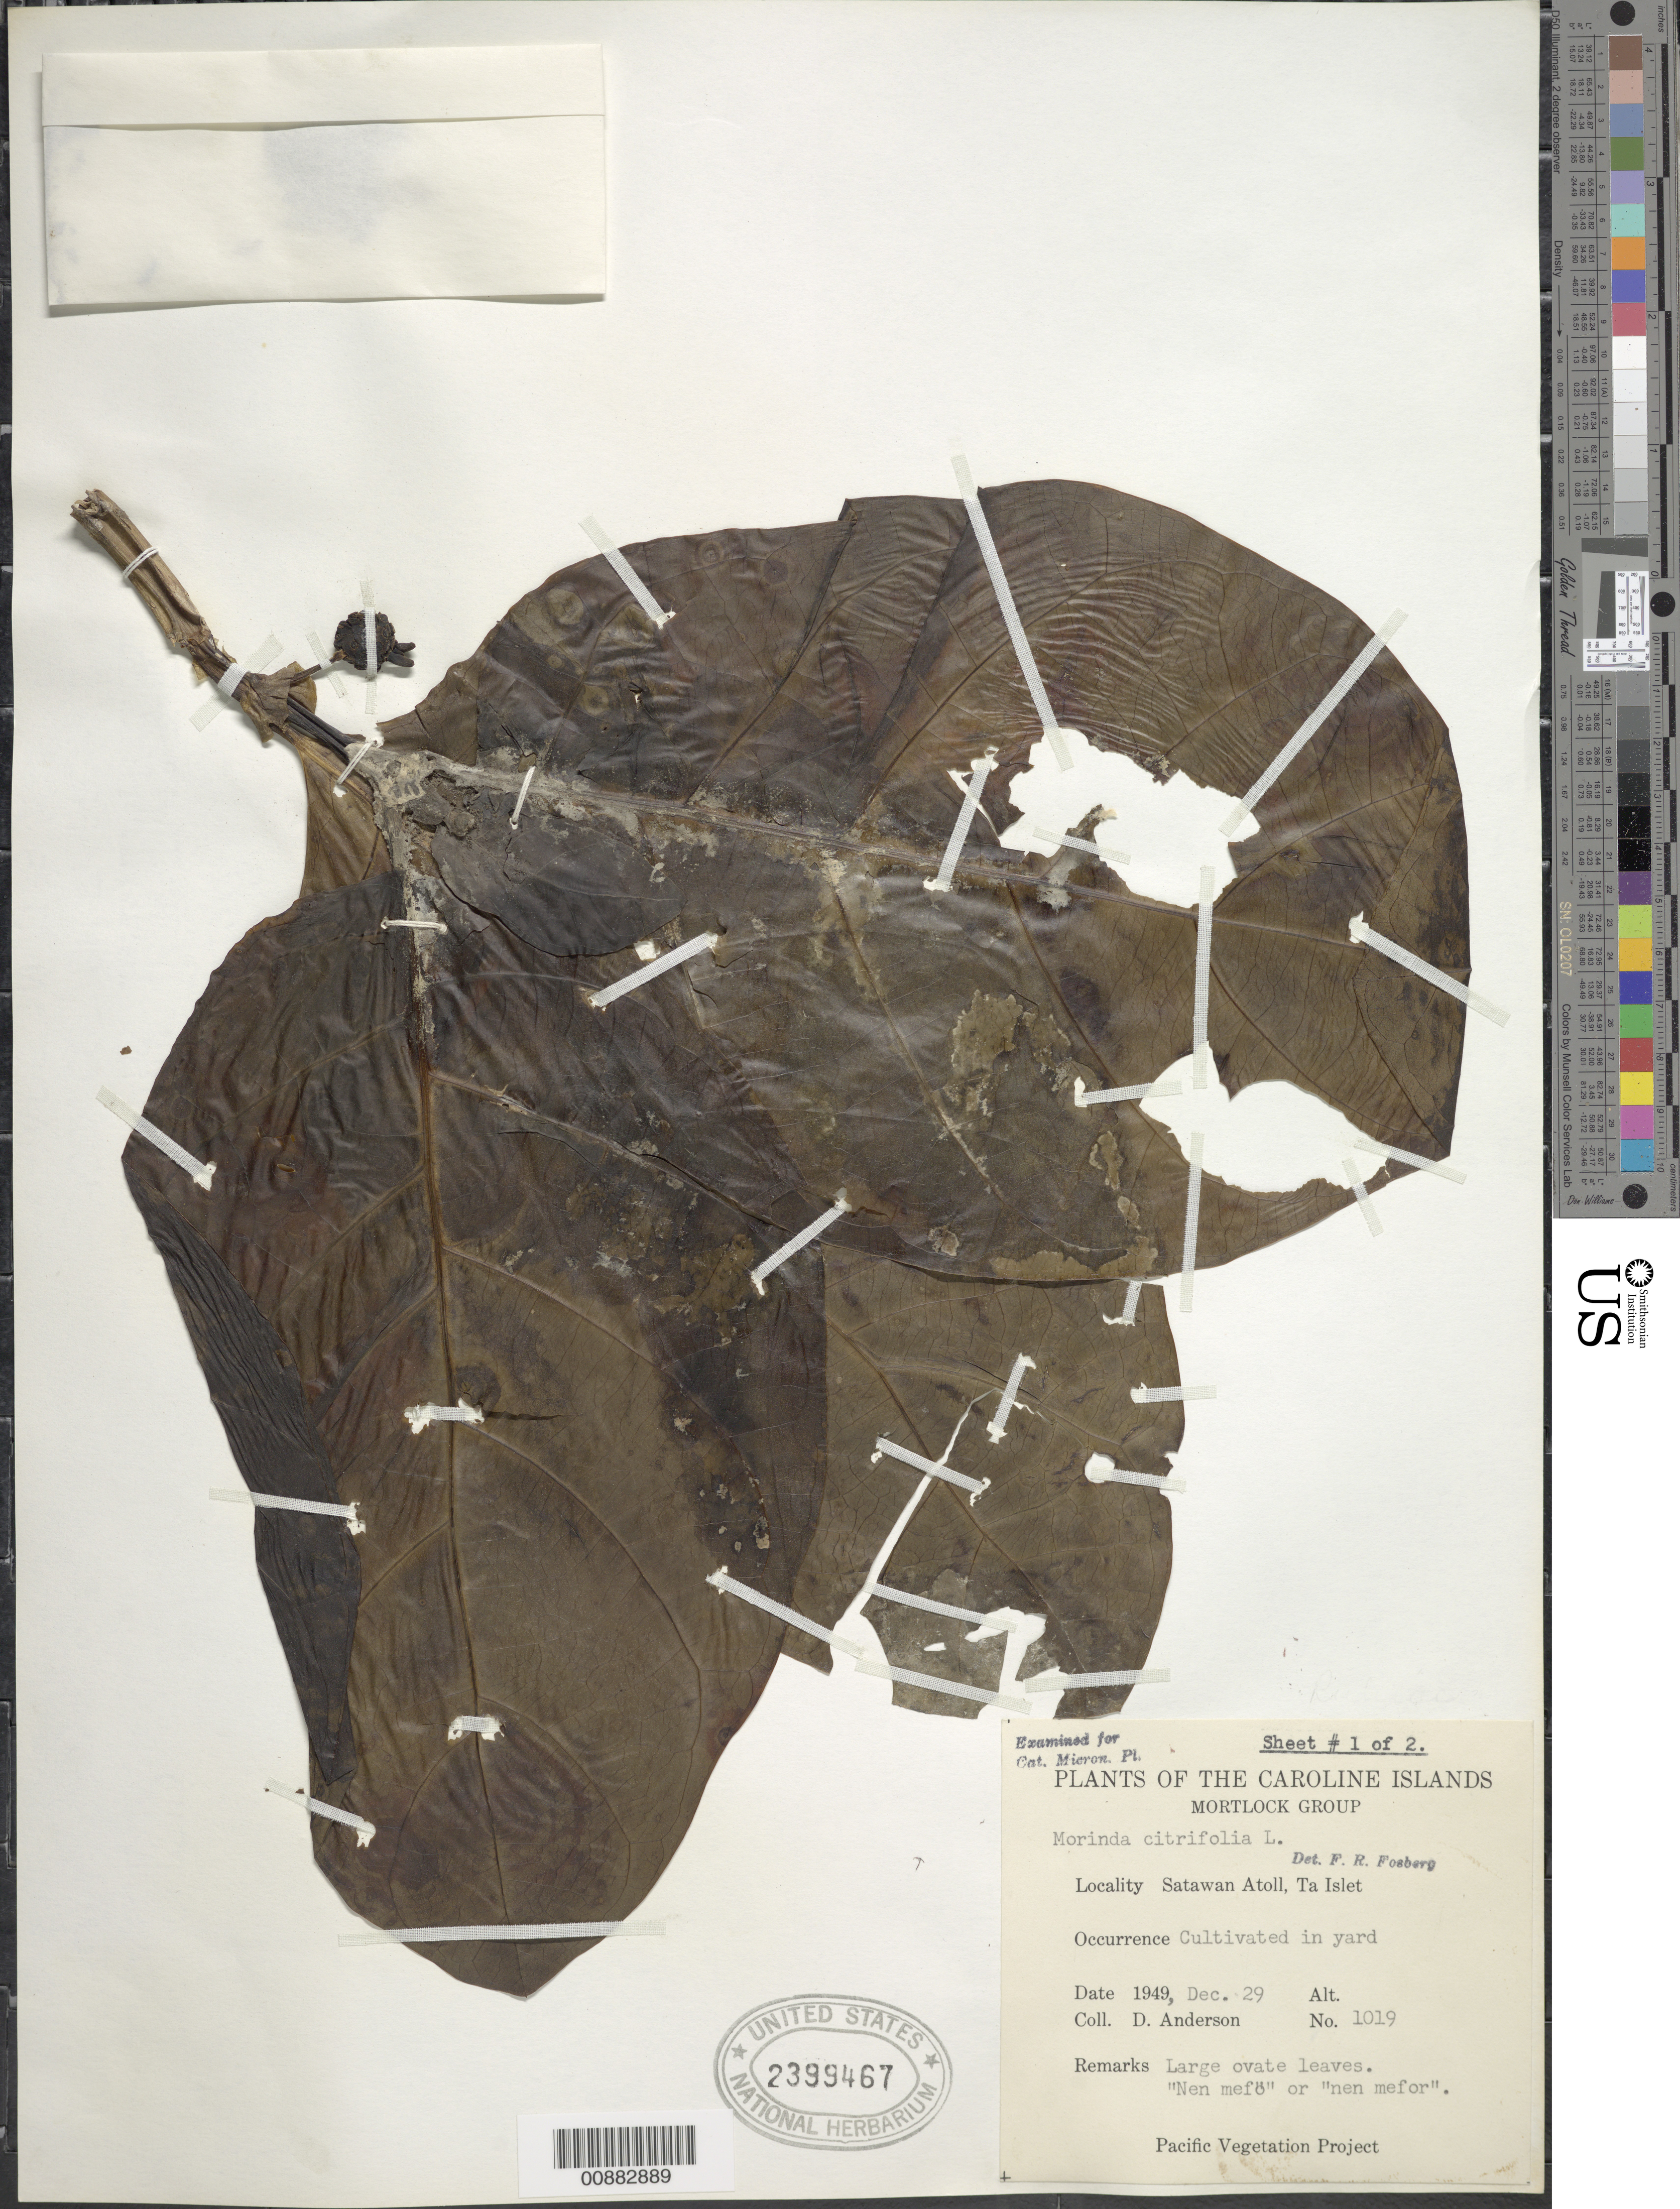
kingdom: Plantae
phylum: Tracheophyta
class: Magnoliopsida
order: Gentianales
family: Rubiaceae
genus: Morinda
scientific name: Morinda citrifolia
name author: L.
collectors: D. Anderson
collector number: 1019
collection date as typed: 29 Dec 1949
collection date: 1949-12-29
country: Micronesia, Federated States of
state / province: Truk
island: Satawan Atoll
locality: Ta Islet.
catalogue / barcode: US 2399467